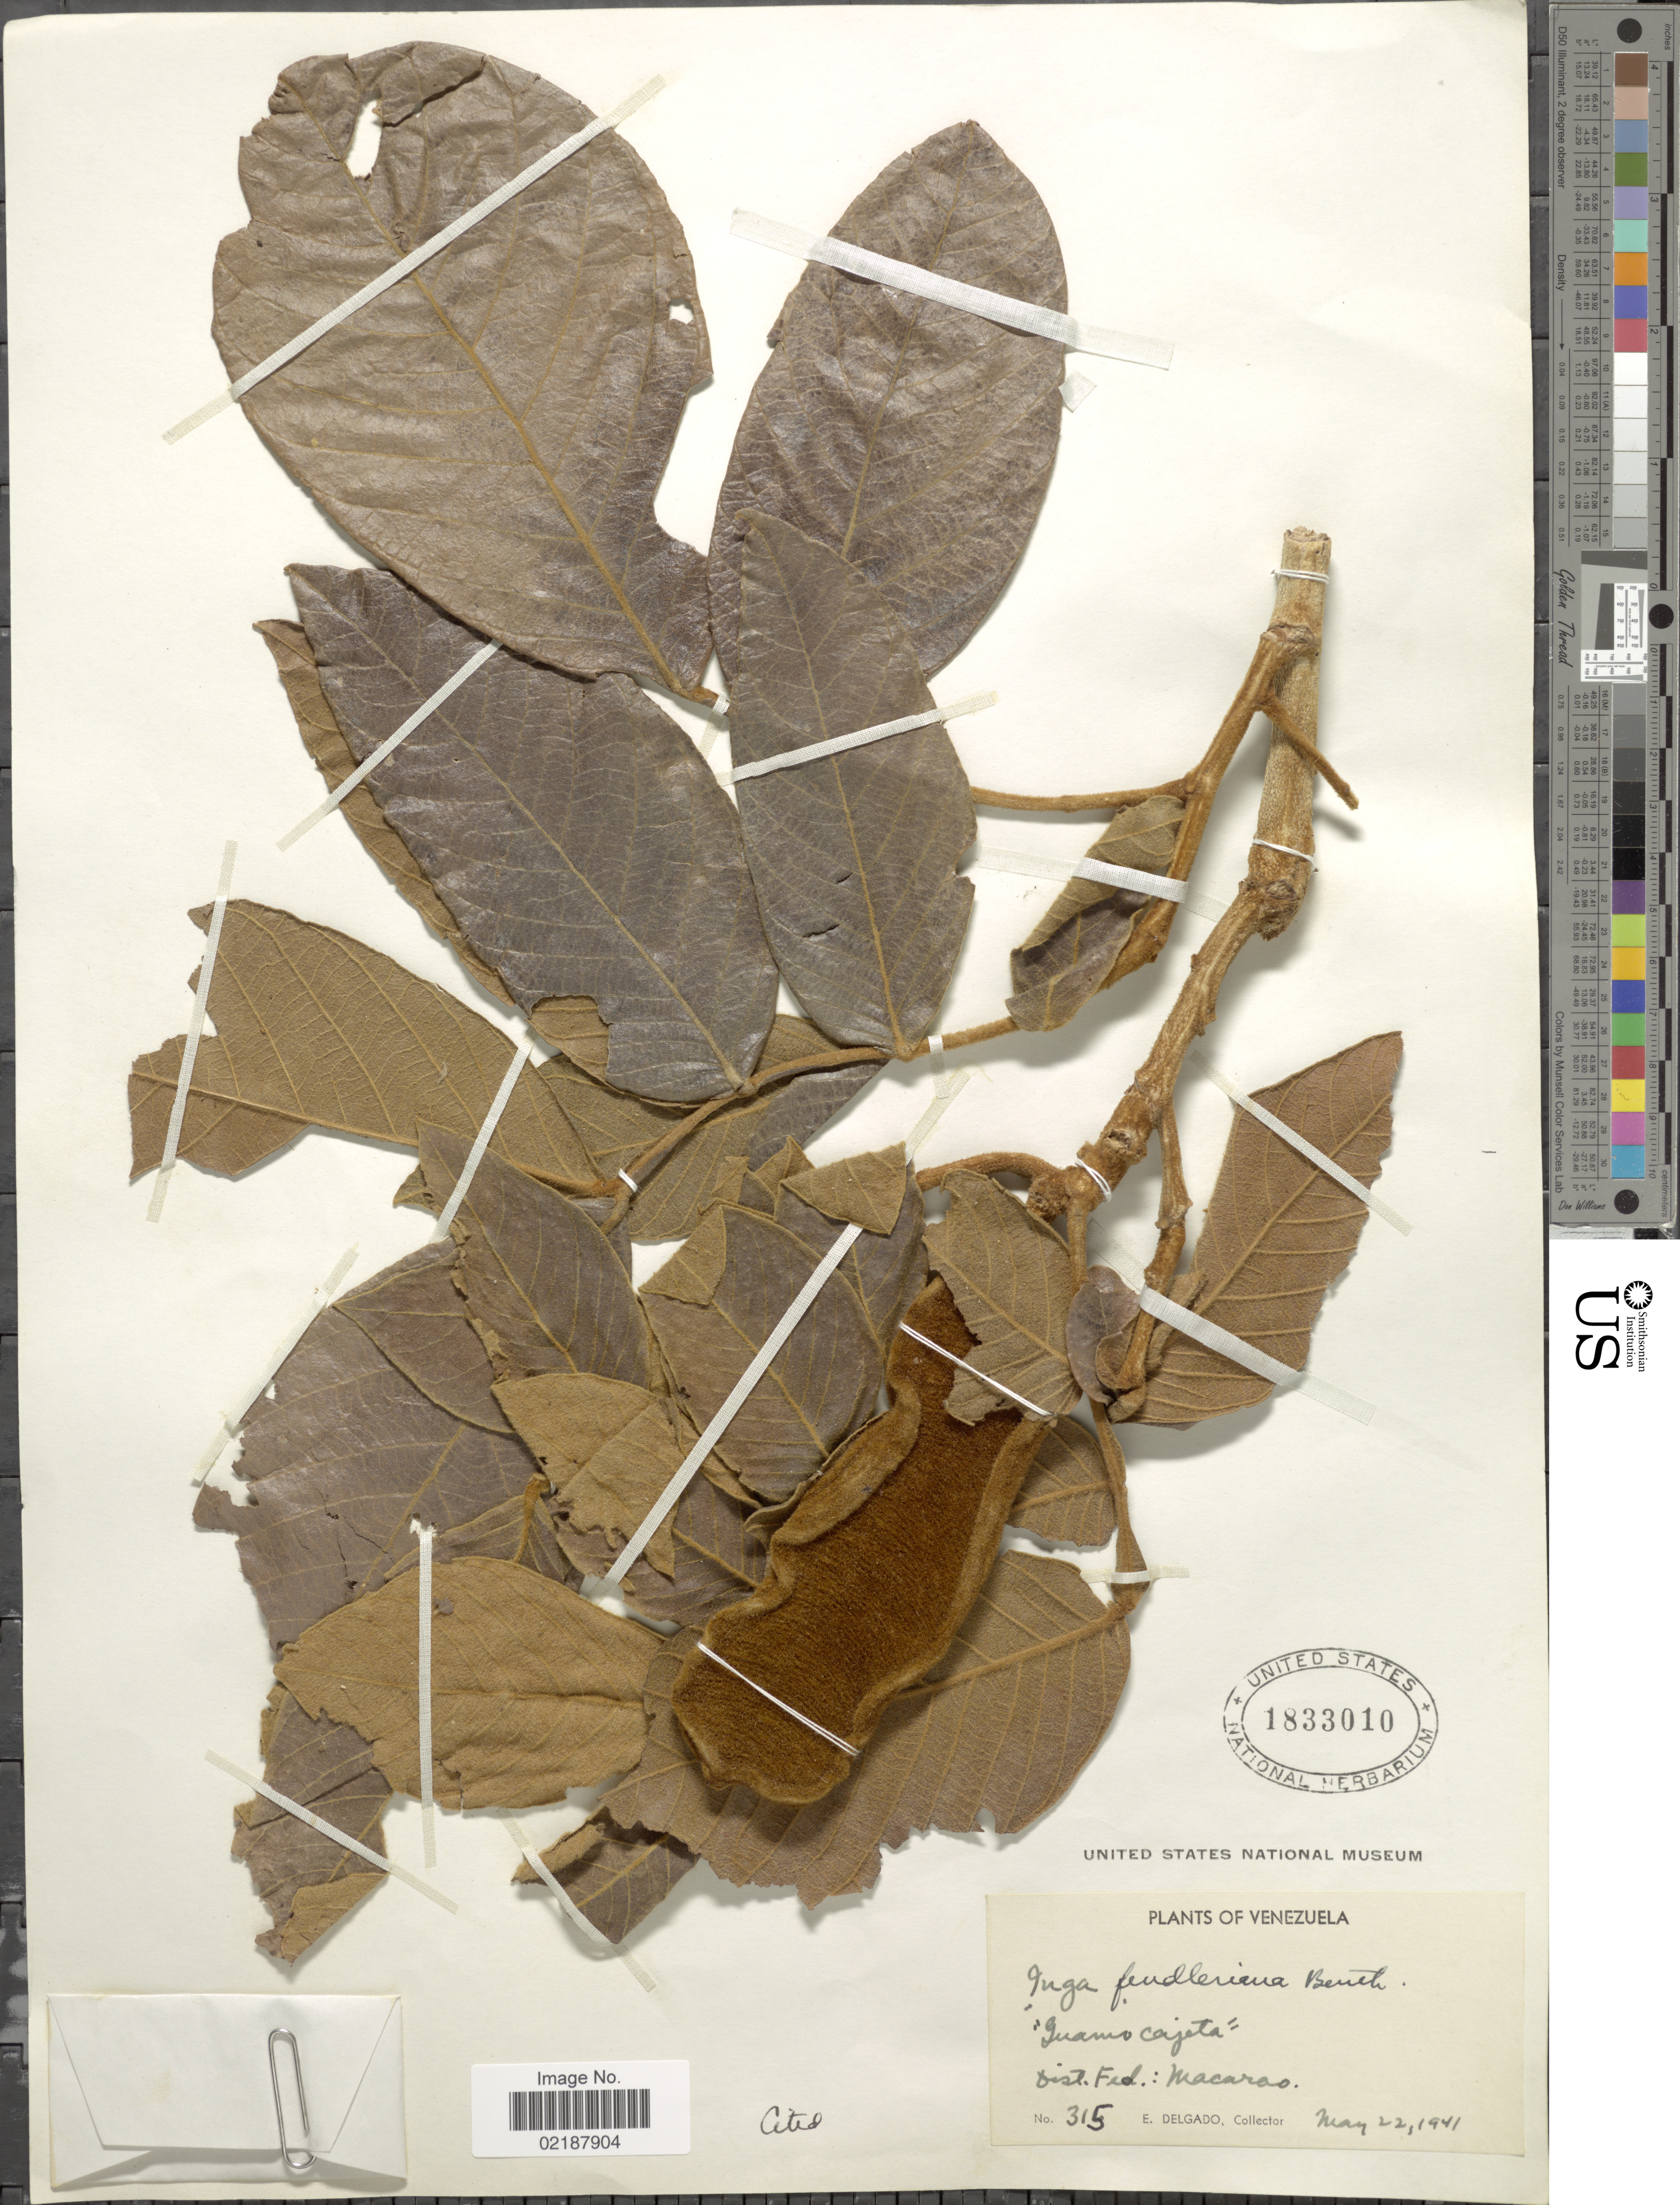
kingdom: Plantae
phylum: Tracheophyta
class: Magnoliopsida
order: Fabales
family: Fabaceae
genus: Inga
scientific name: Inga fendleriana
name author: Benth.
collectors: E. Delgado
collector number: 315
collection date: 1941-05-22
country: Venezuela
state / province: Distrito Federal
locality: Dist. Fed.: Macarao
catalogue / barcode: US 1833010